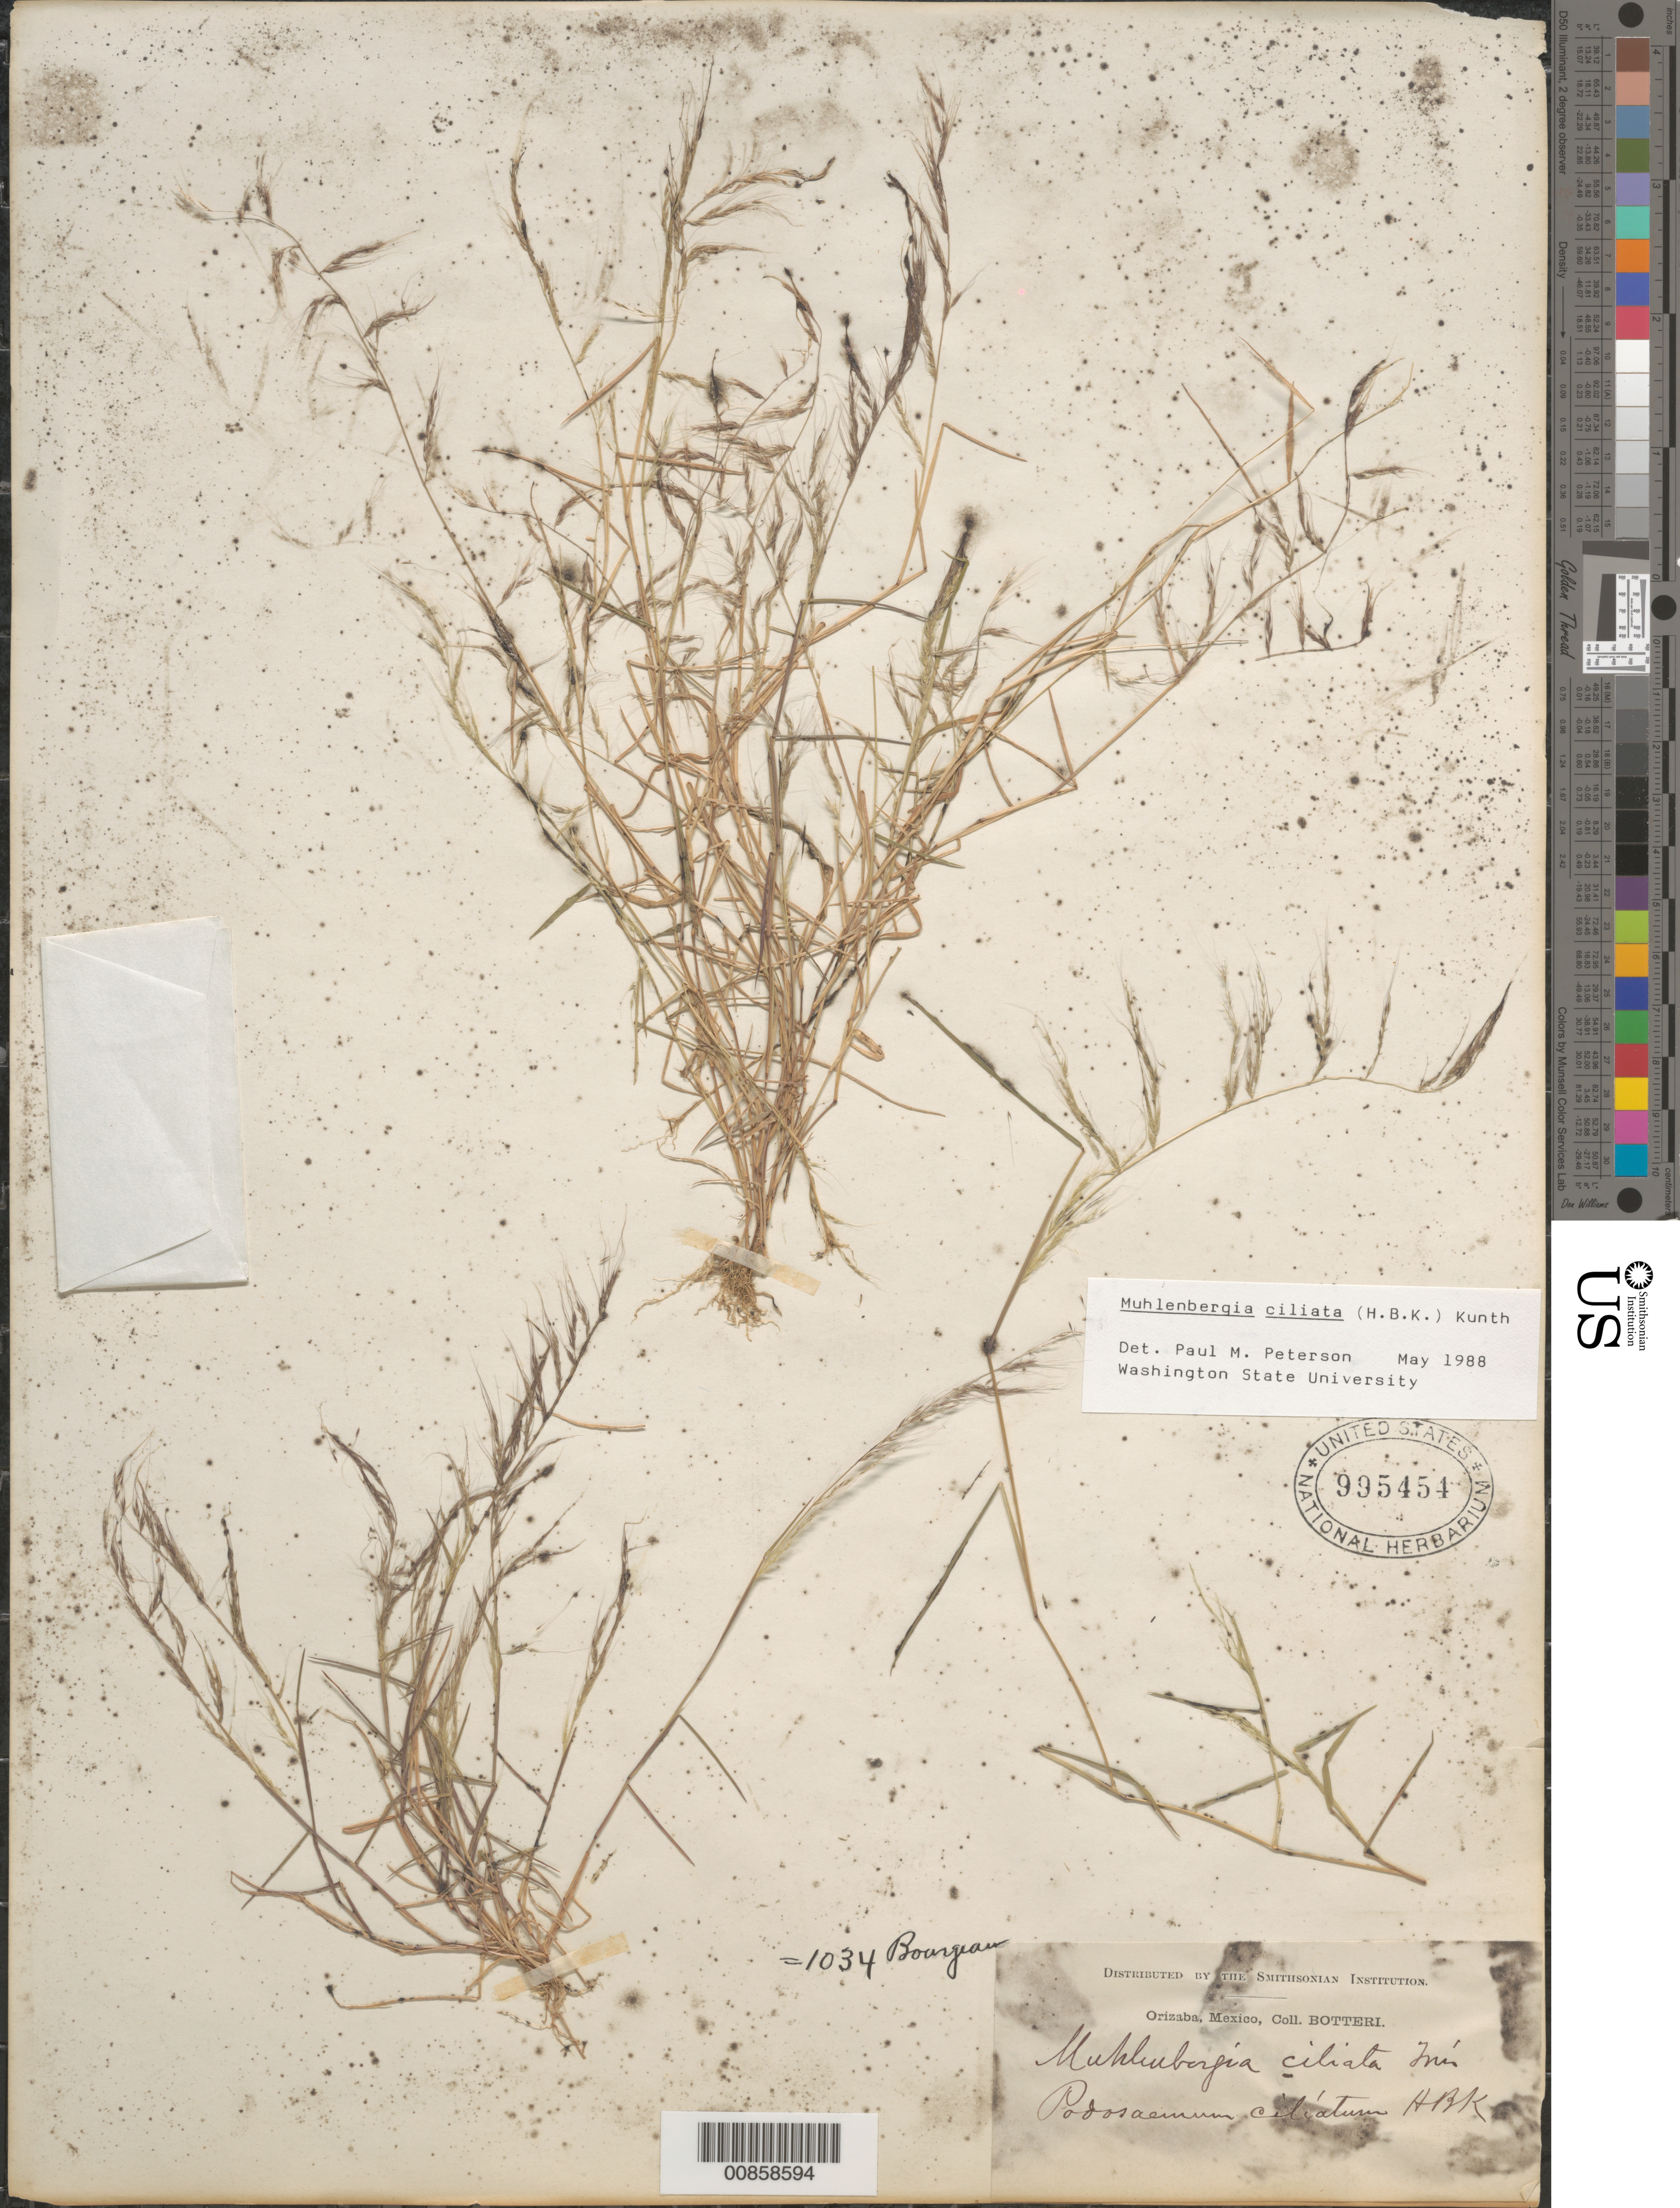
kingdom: Plantae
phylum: Tracheophyta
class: Liliopsida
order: Poales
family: Poaceae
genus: Muhlenbergia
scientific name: Muhlenbergia ciliata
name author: (Kunth) Trin.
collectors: -. Botteri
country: Mexico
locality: Orizaba.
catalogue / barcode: US 995454